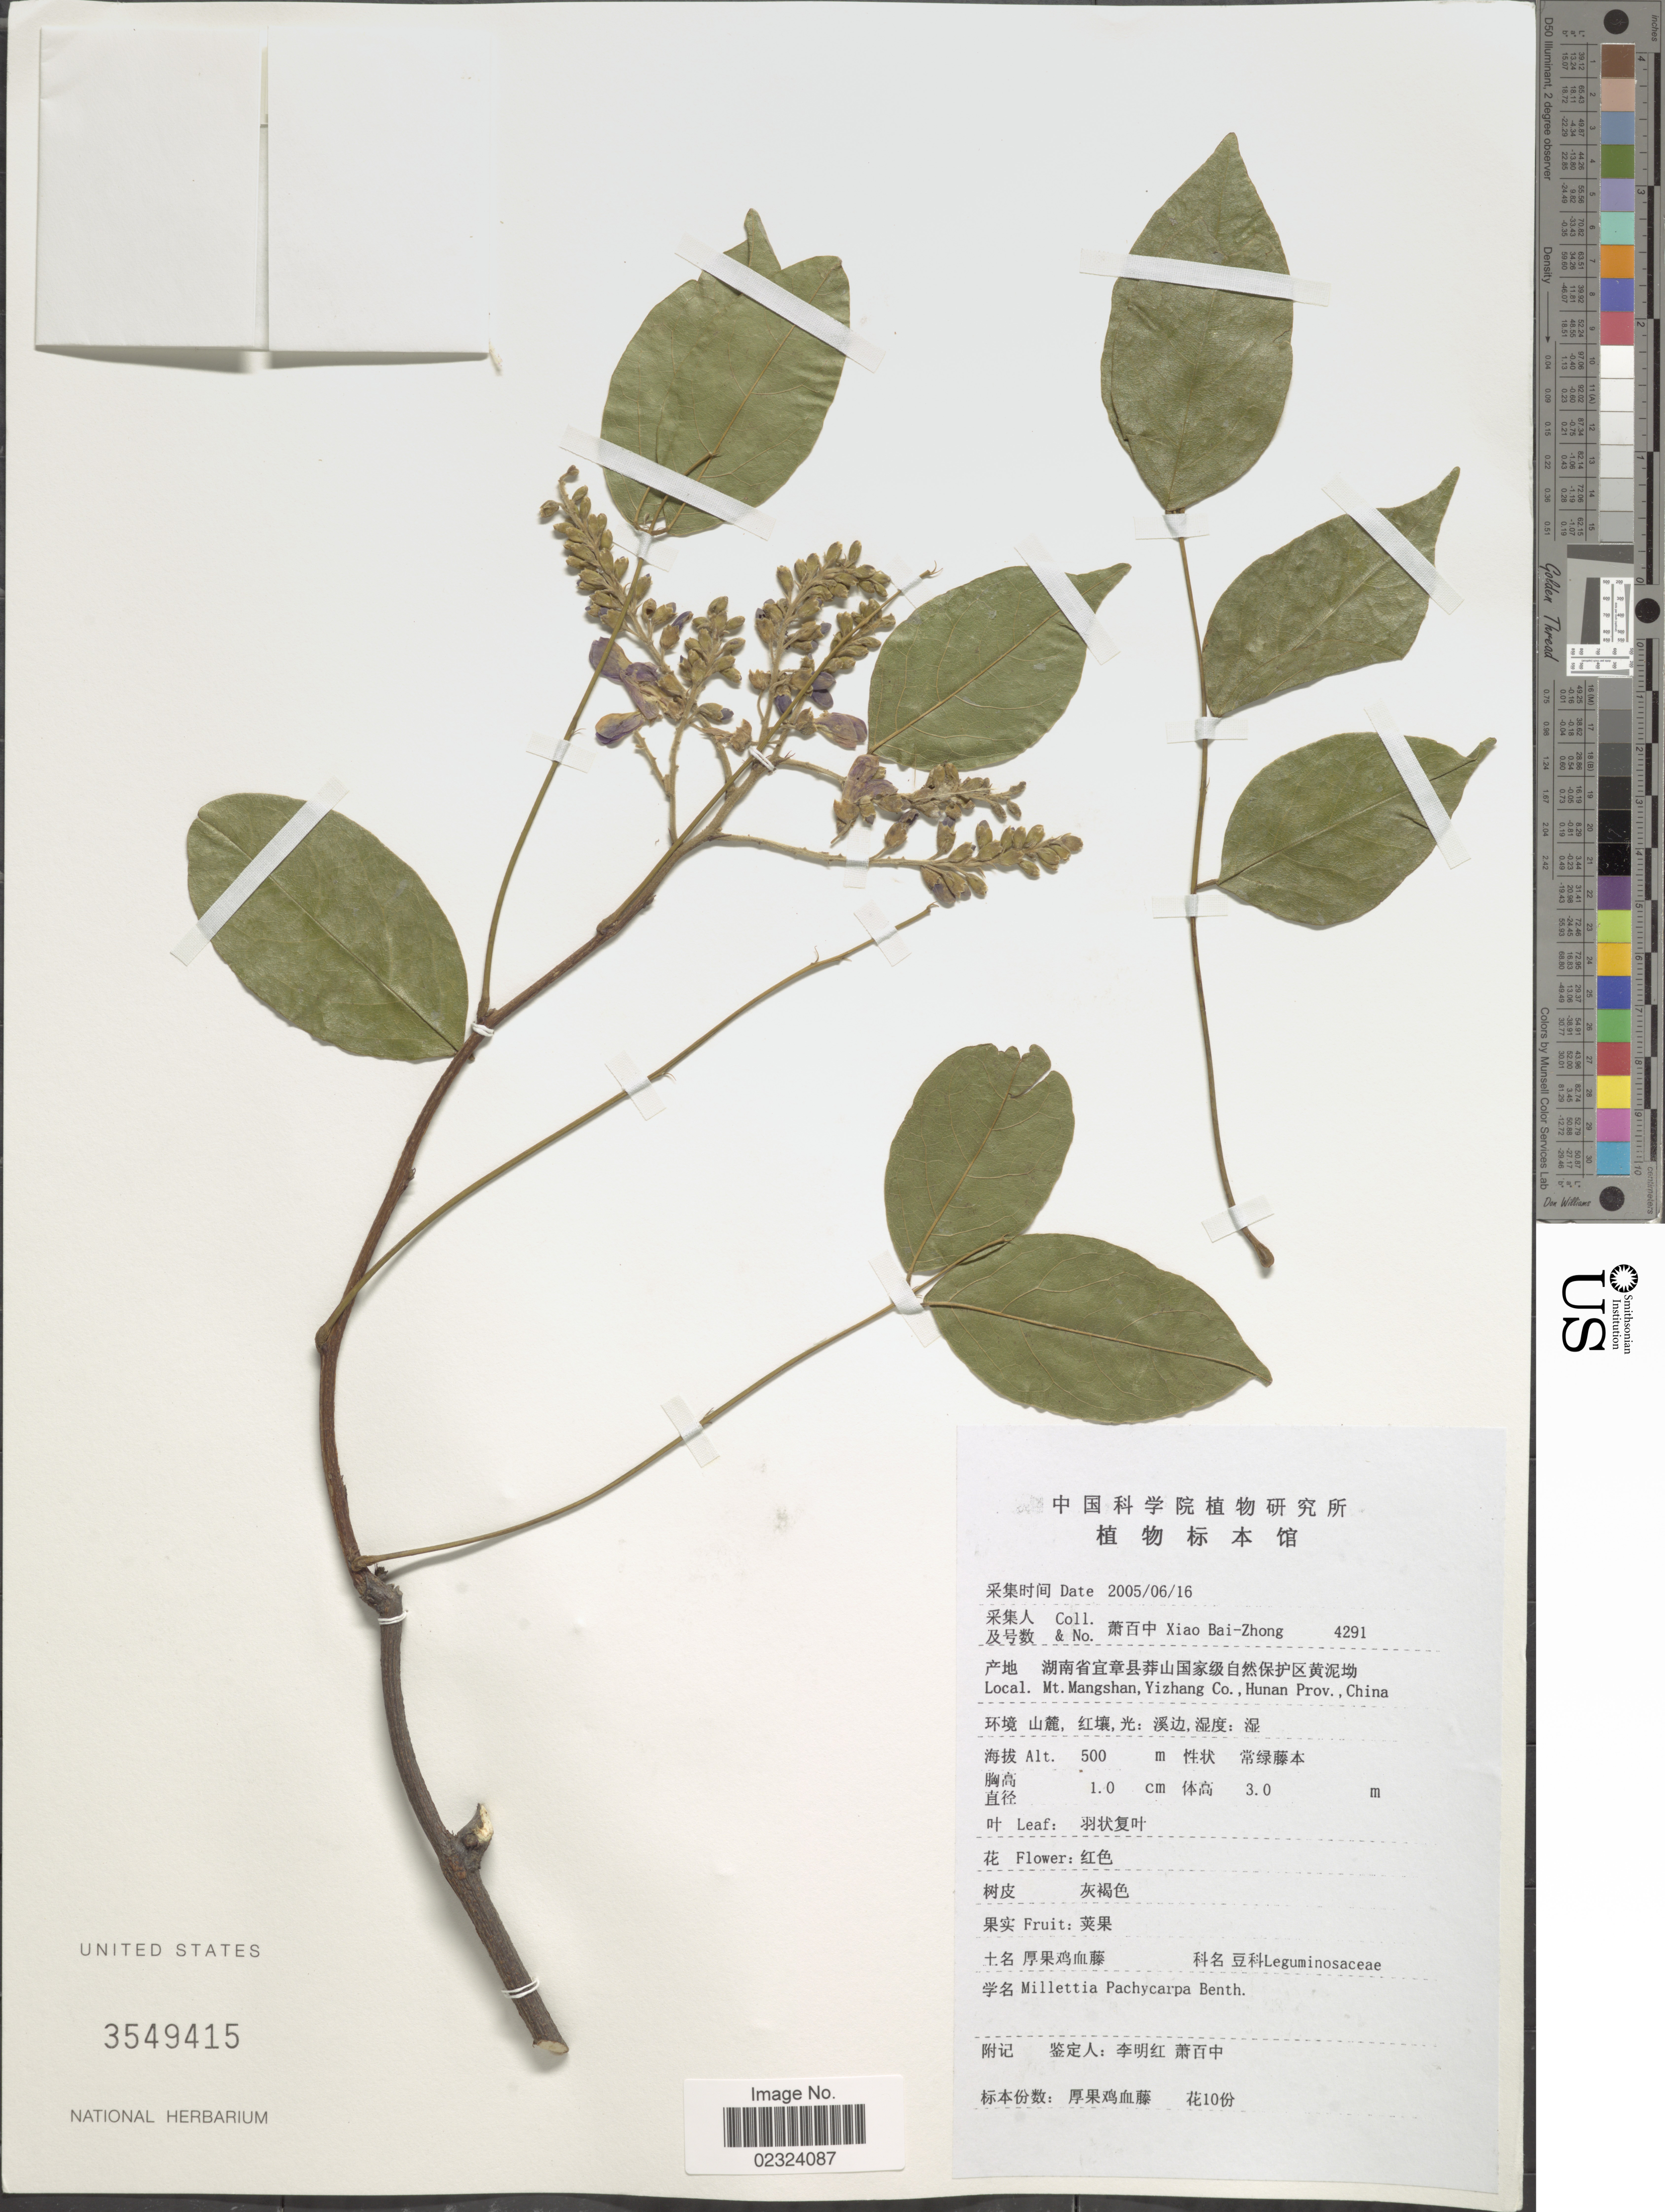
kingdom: Plantae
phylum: Tracheophyta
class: Magnoliopsida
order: Fabales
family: Fabaceae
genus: Millettia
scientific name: Millettia pachycarpa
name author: Benth.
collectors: B. Z. Xiao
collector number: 4291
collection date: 2005-06-16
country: China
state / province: Hunan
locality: Mt. Mangshan, Yizhang Co., Hunan Prov.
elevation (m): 500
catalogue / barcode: US 3549415